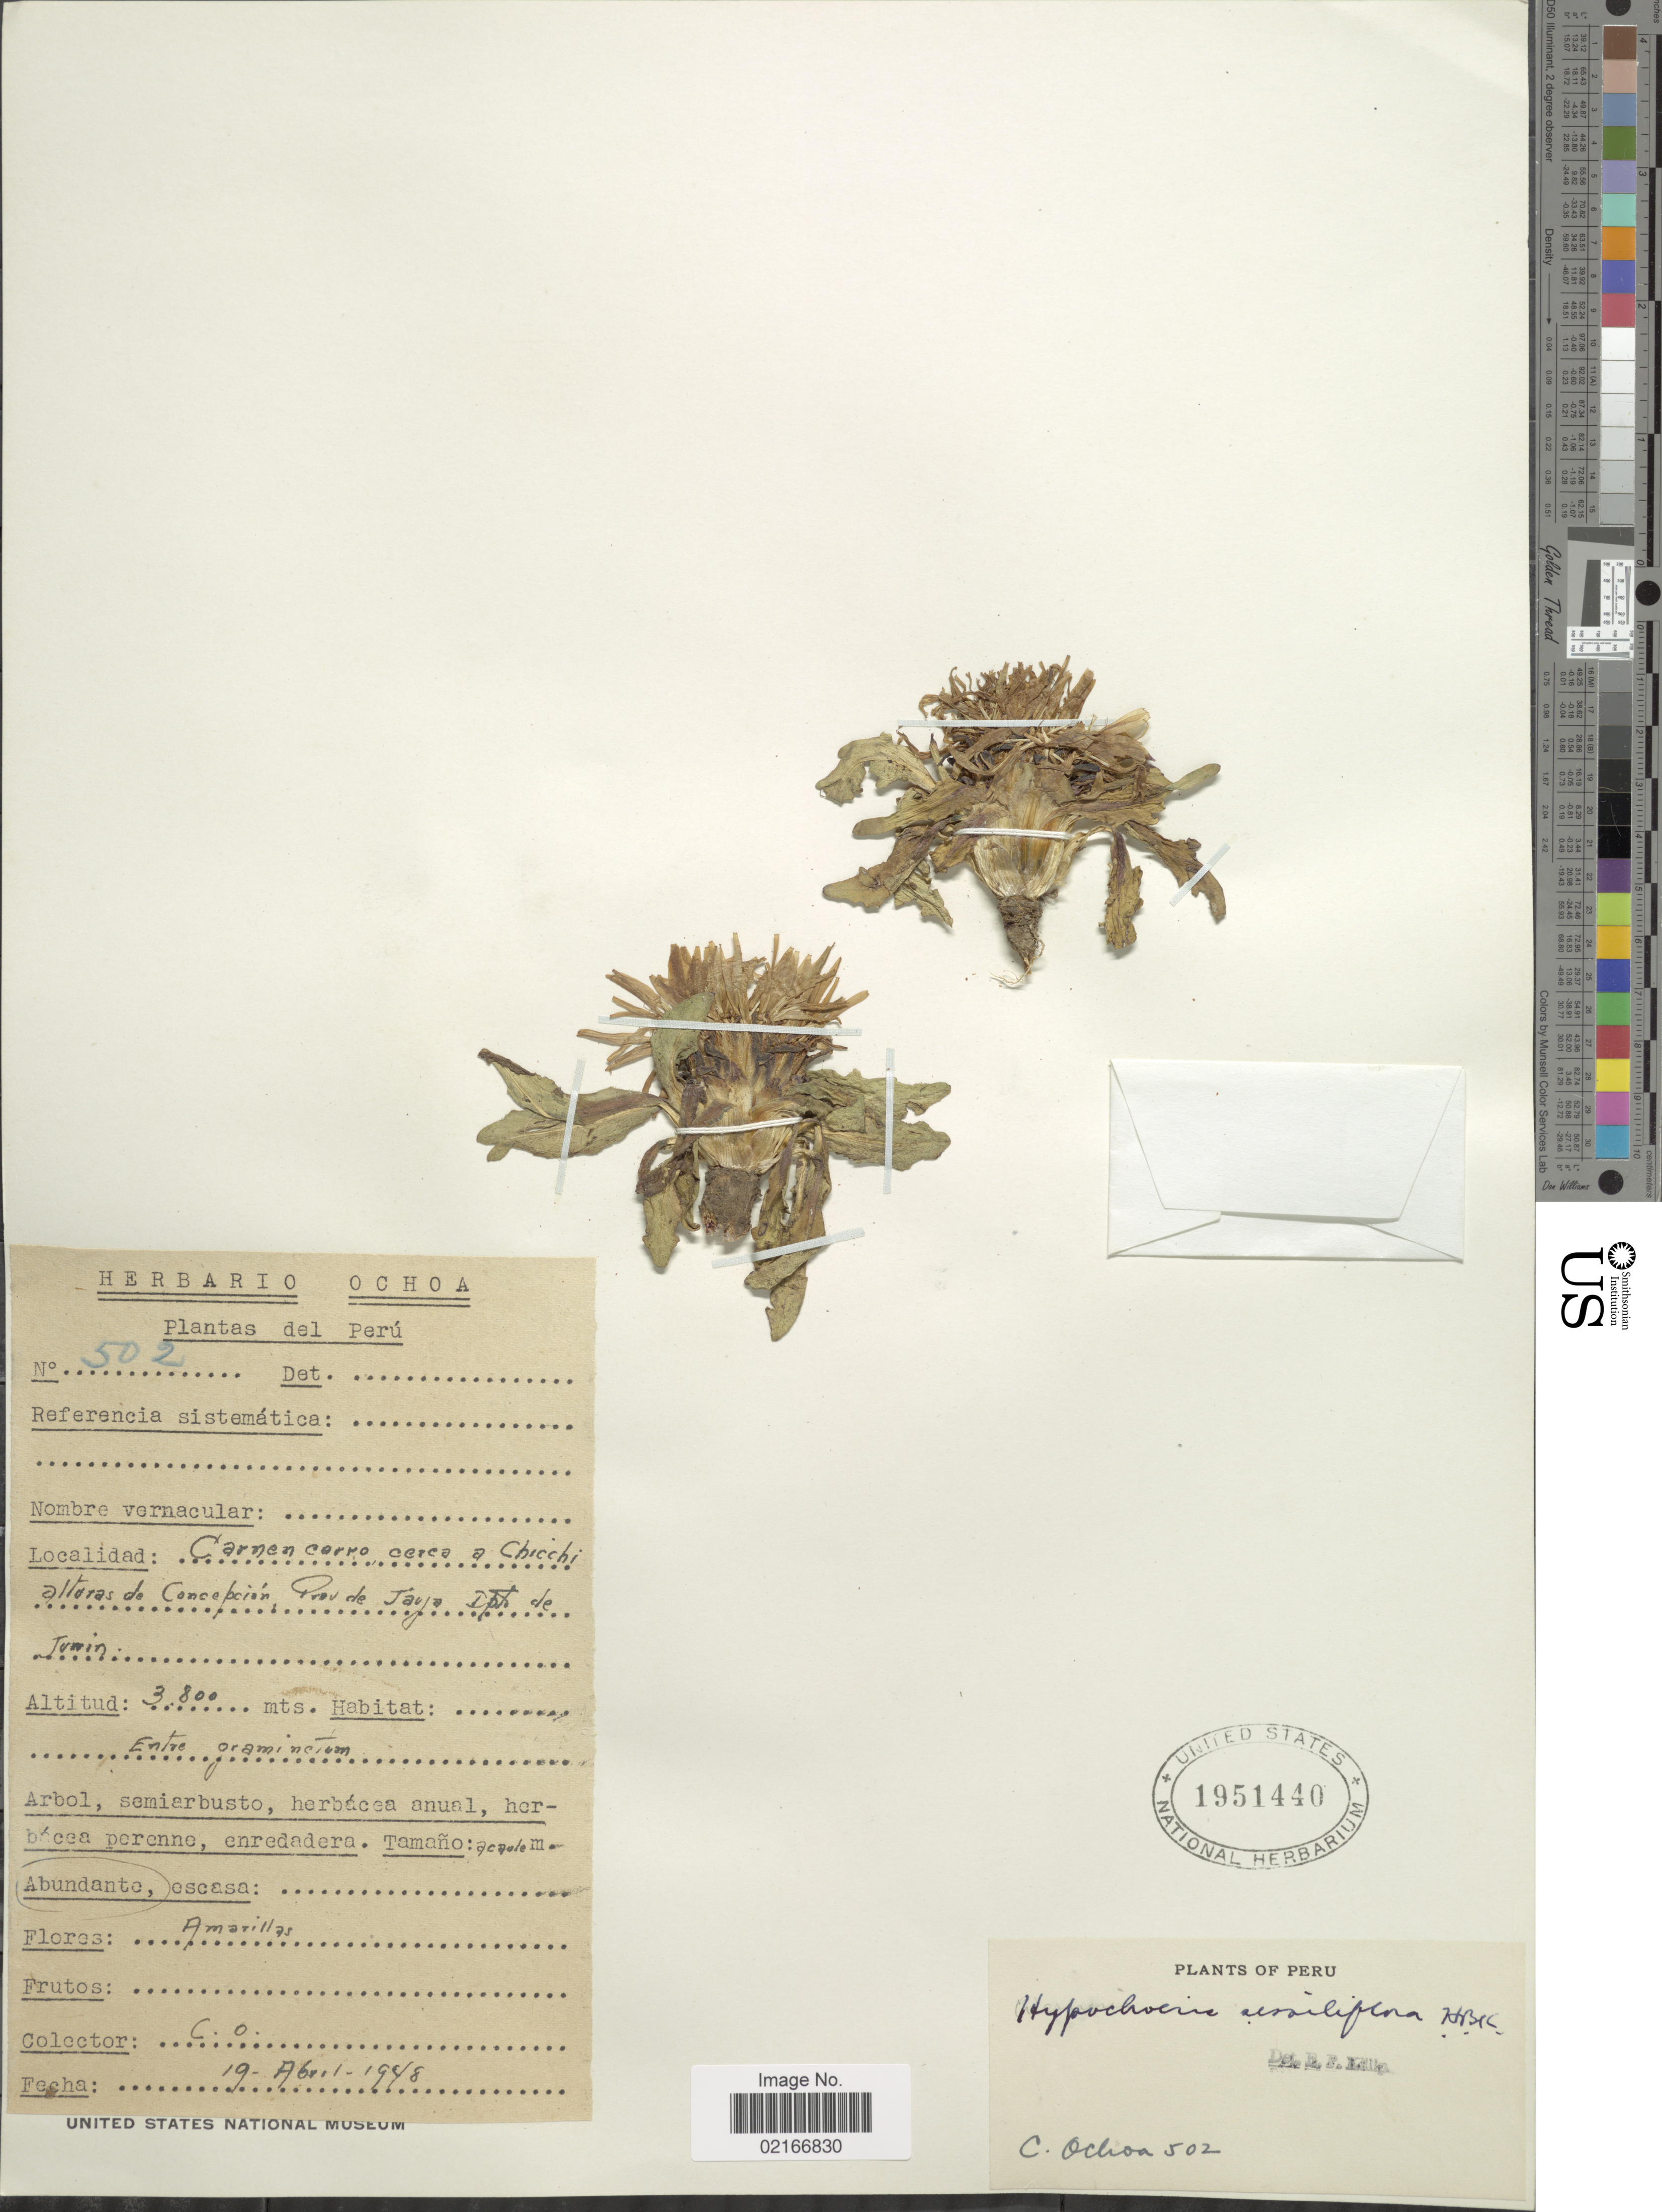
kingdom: Plantae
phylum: Tracheophyta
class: Magnoliopsida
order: Asterales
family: Asteraceae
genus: Hypochaeris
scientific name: Hypochaeris sessiflora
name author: Kunth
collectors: C. Ochoa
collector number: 502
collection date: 1948-04-19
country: Peru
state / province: Junín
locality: Carnen cerro cerca a Chicchi alturas de Concepción, Prov de Jauja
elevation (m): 3800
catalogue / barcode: US 1951440